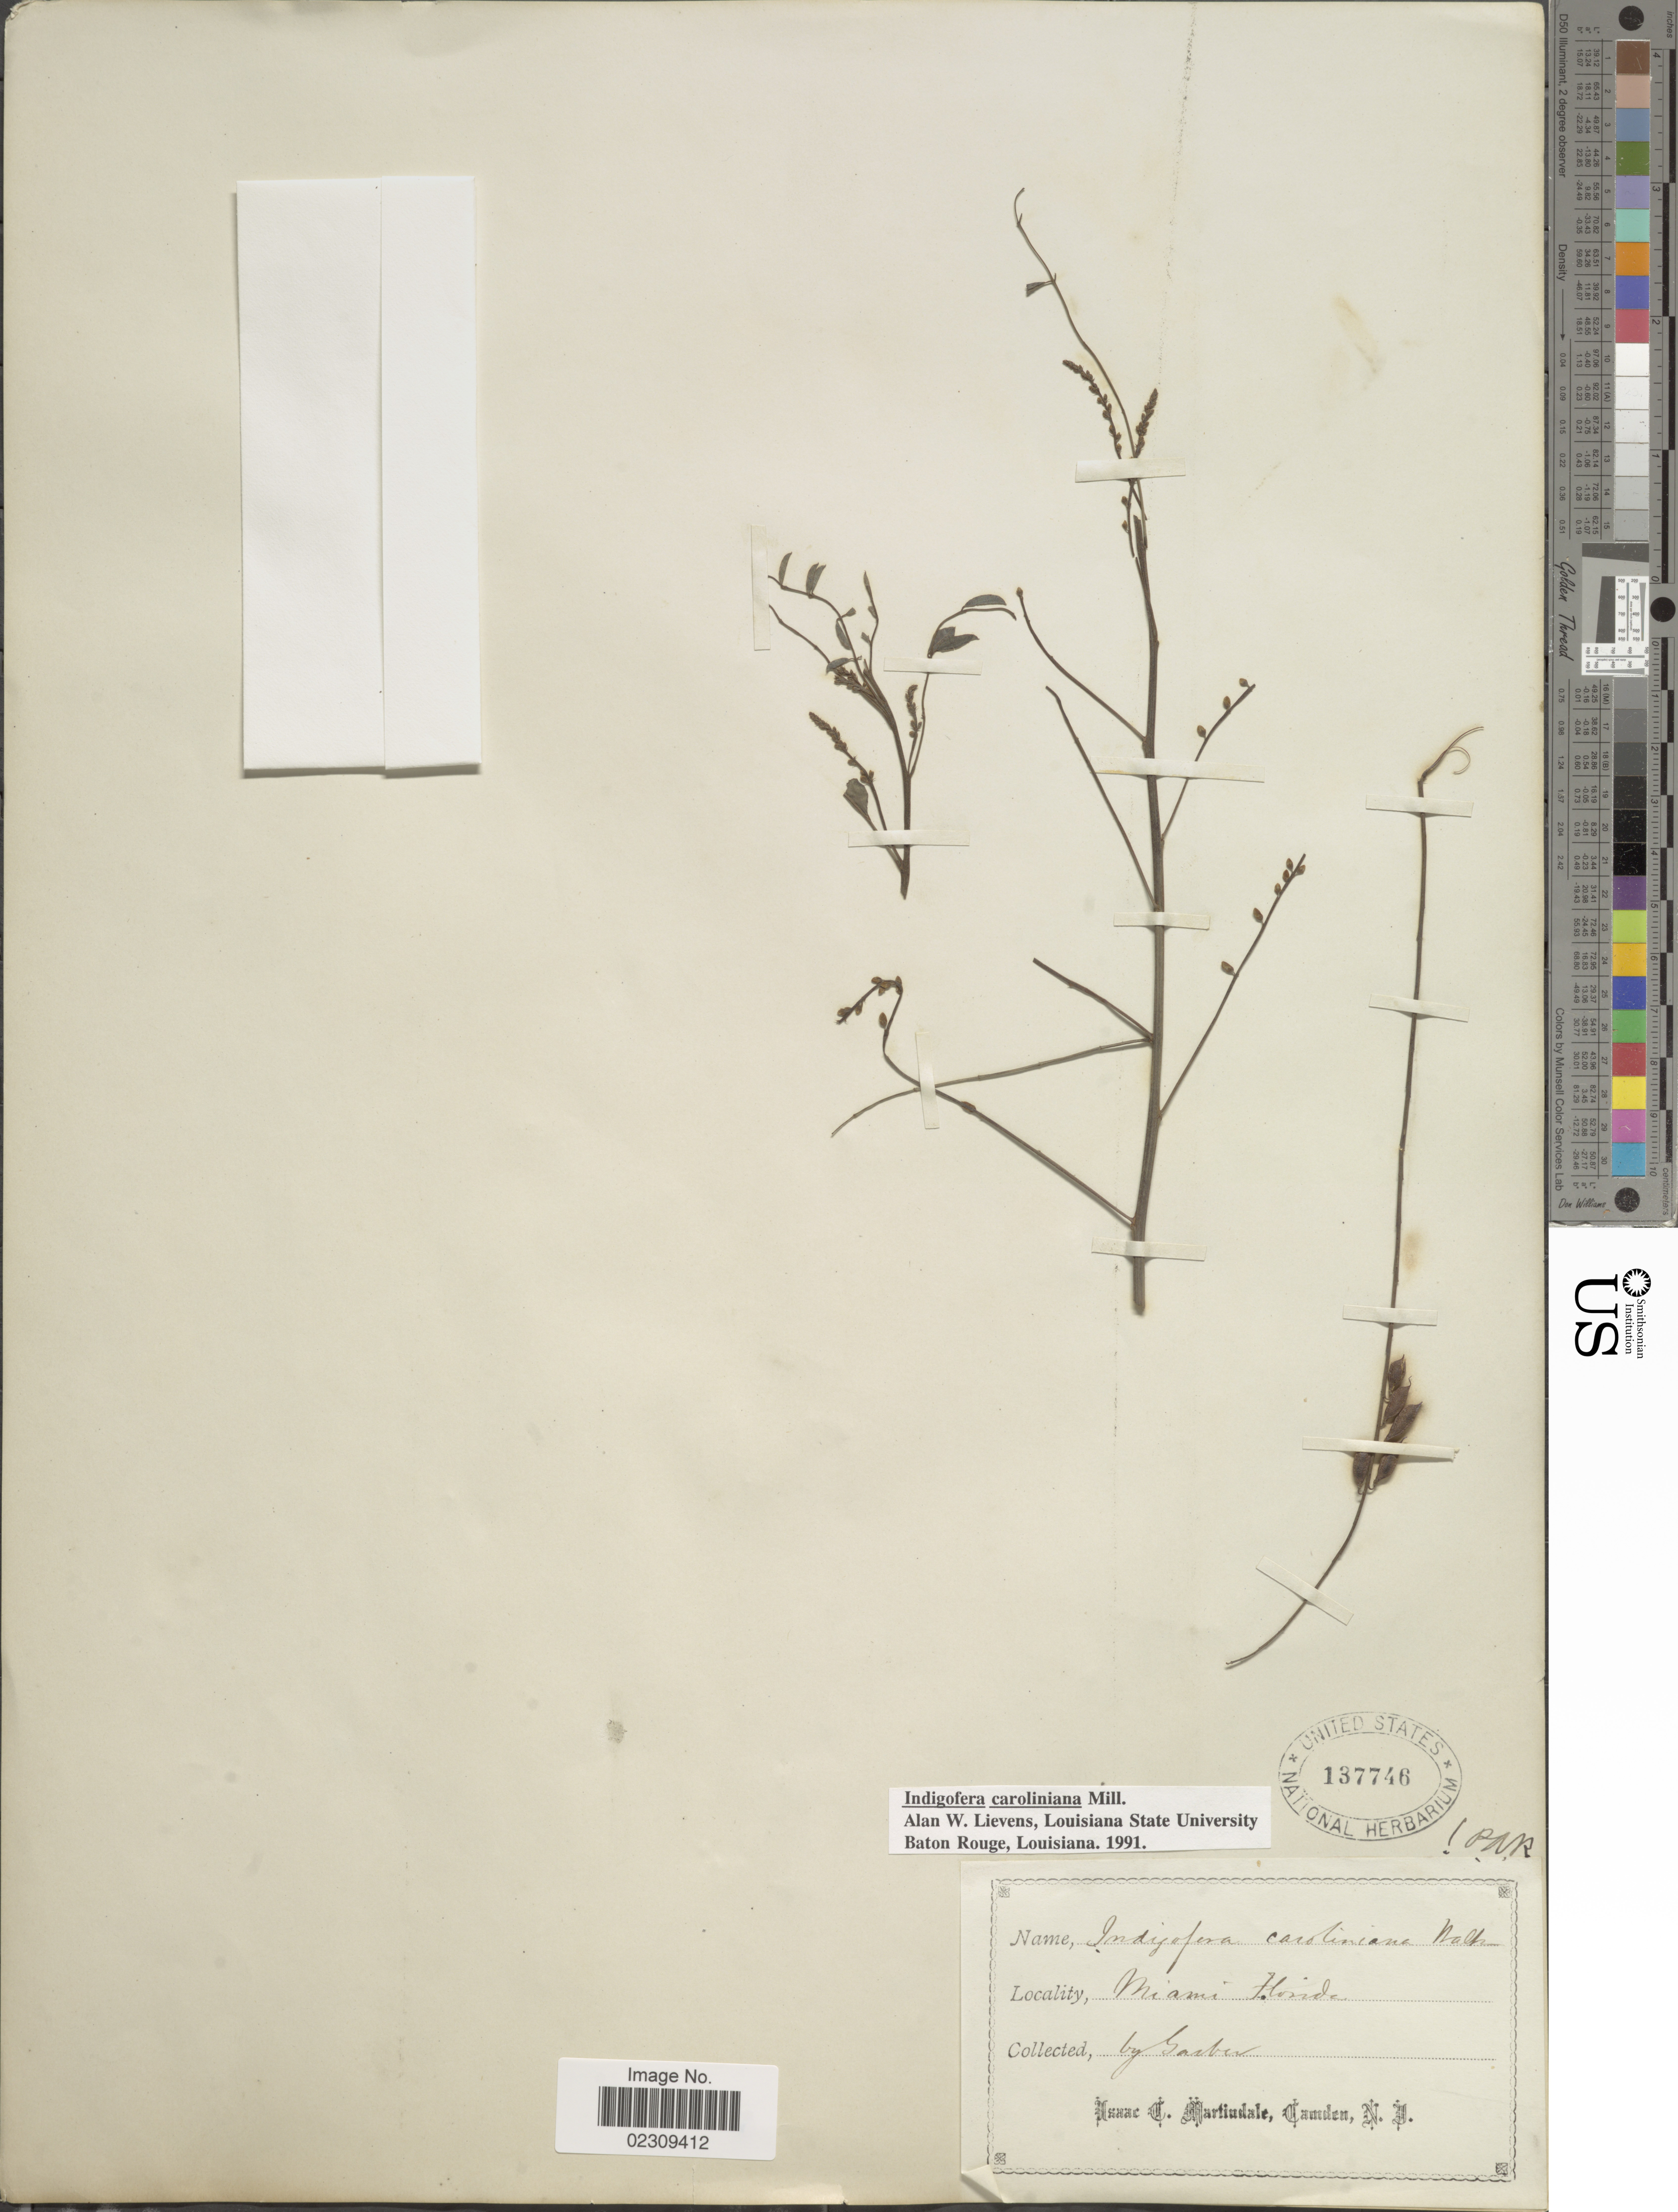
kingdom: Plantae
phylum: Tracheophyta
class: Magnoliopsida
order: Fabales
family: Fabaceae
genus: Indigofera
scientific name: Indigofera caroliniana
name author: Mill.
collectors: -- Garber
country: United States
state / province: Florida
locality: Miami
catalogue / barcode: US 137746